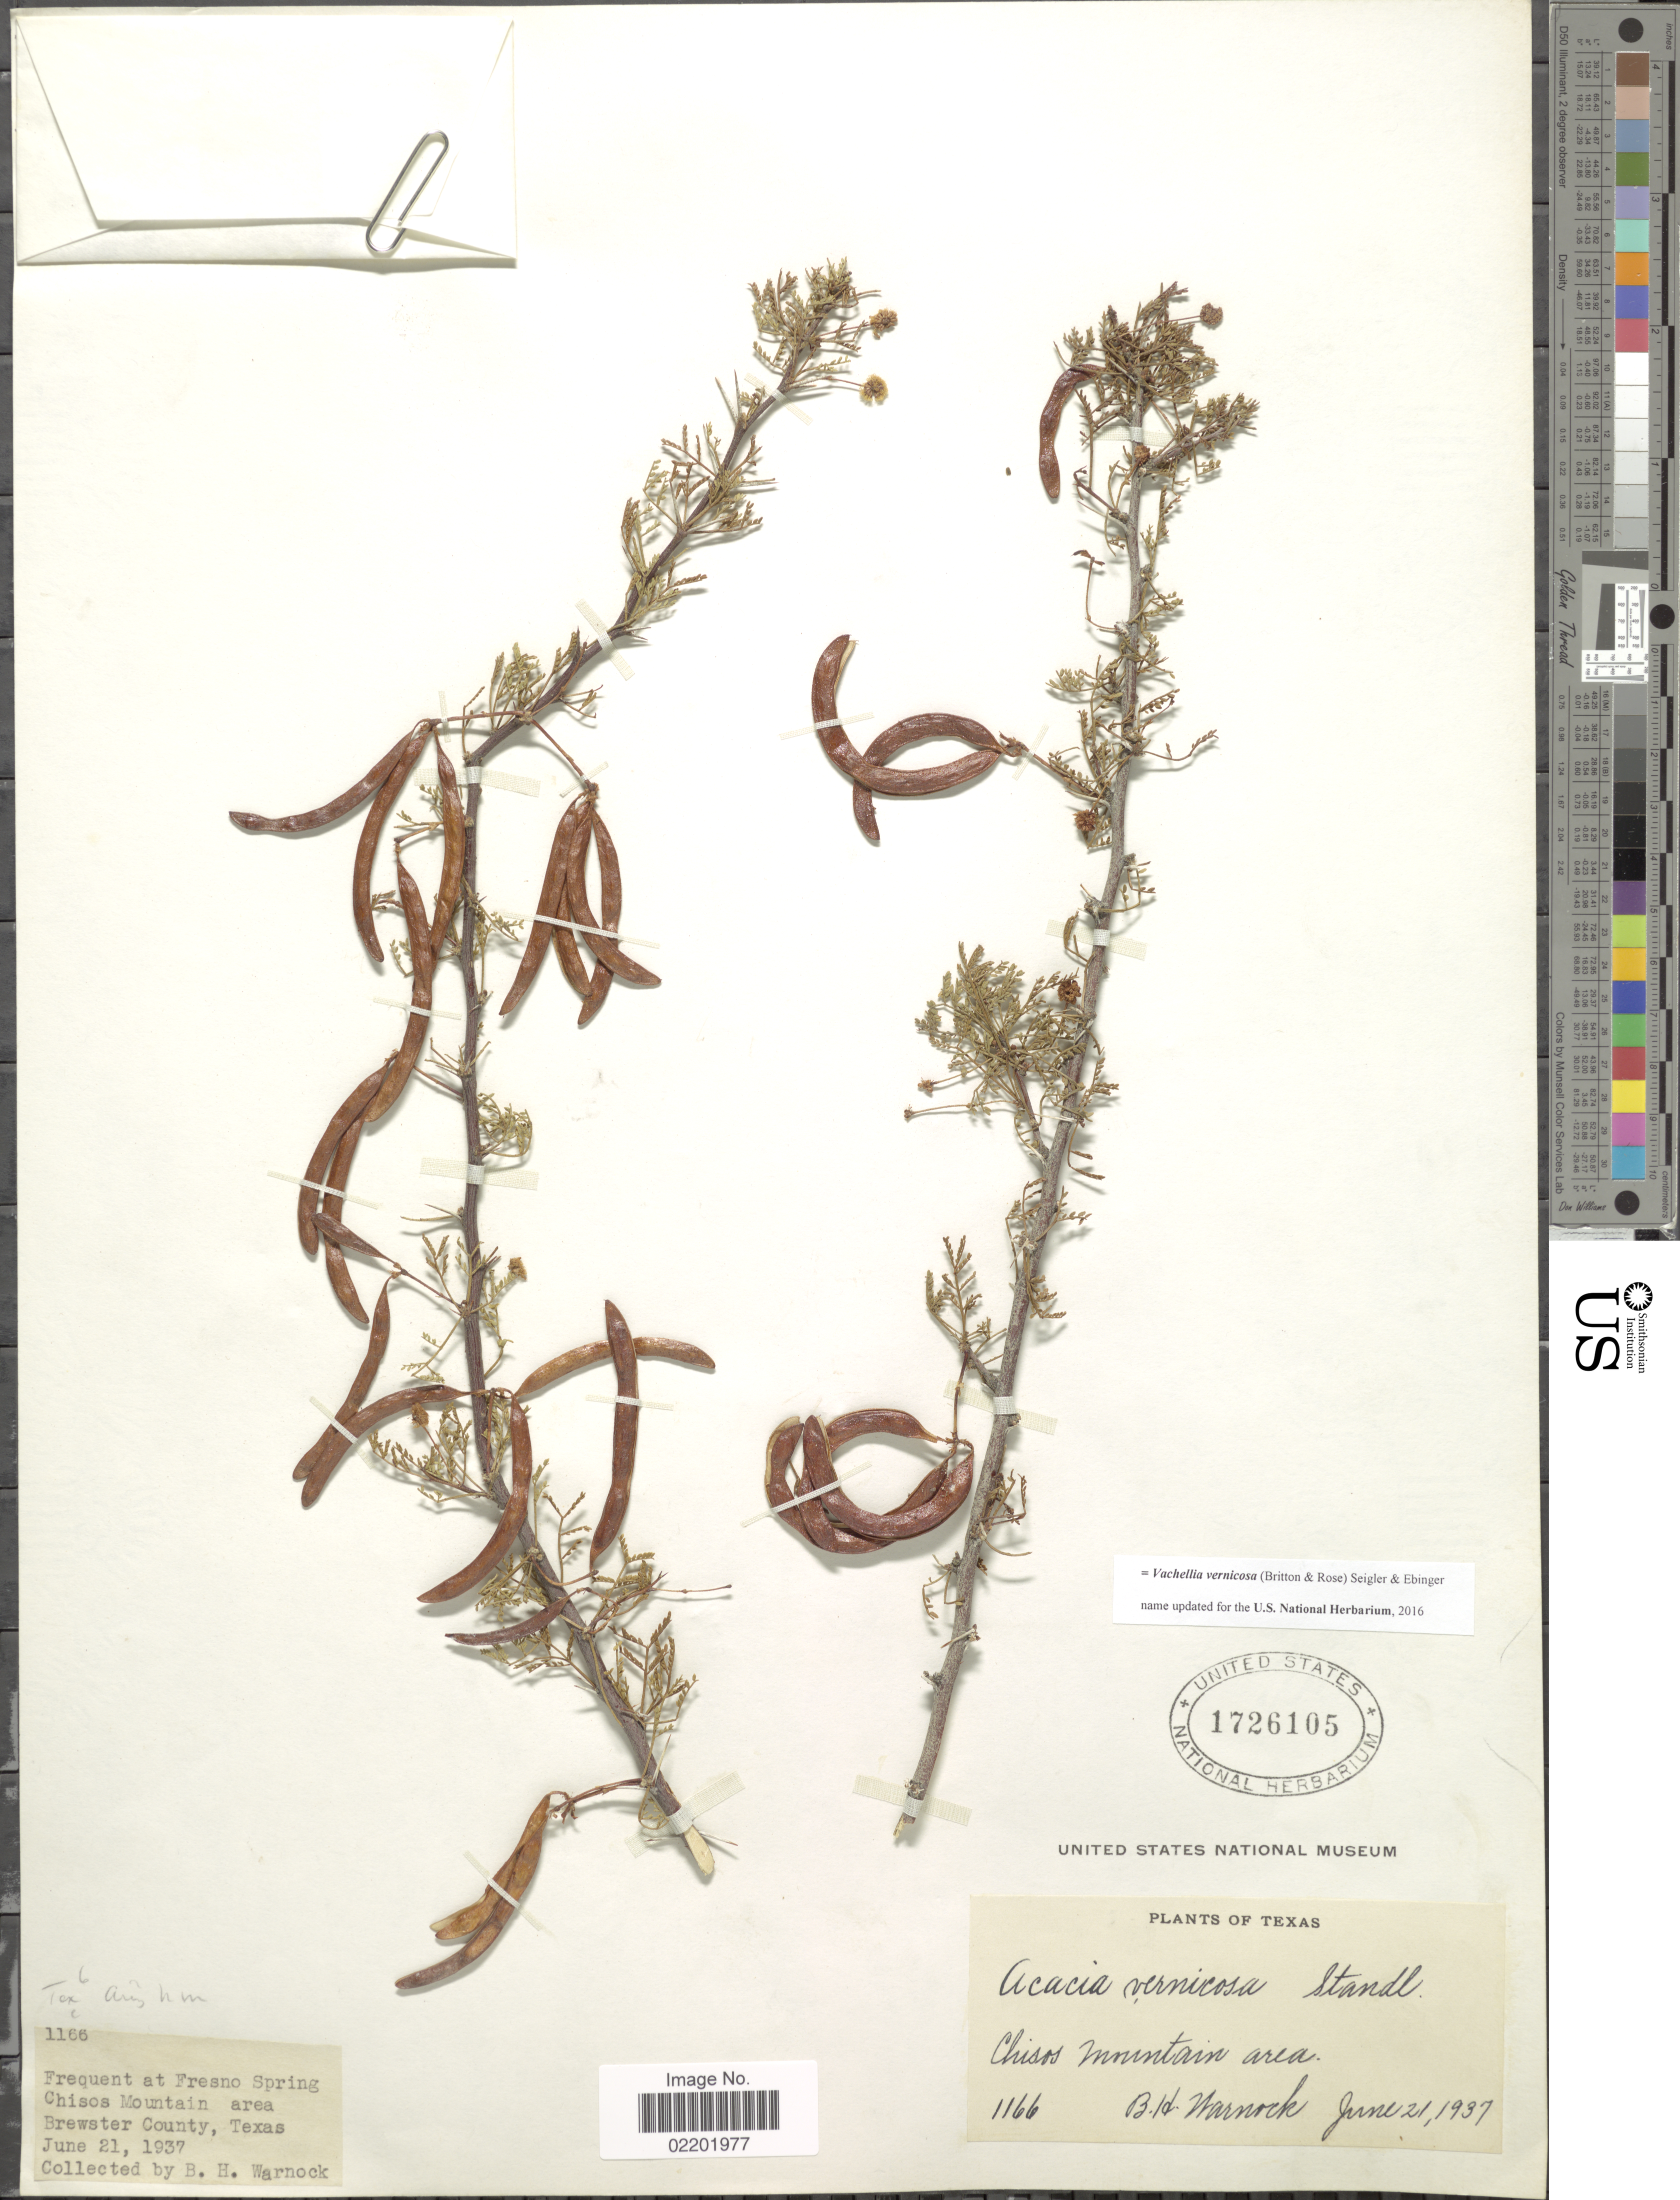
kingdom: Plantae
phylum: Tracheophyta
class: Magnoliopsida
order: Fabales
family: Fabaceae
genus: Vachellia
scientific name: Vachellia vernicosa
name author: (Britton & Rose) Seigler & Ebinger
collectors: B. H. Warnock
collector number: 1166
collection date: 1937-06-21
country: United States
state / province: Texas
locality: Fresno Spring, Chisos Mountain area, Brewster County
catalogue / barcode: US 1726105